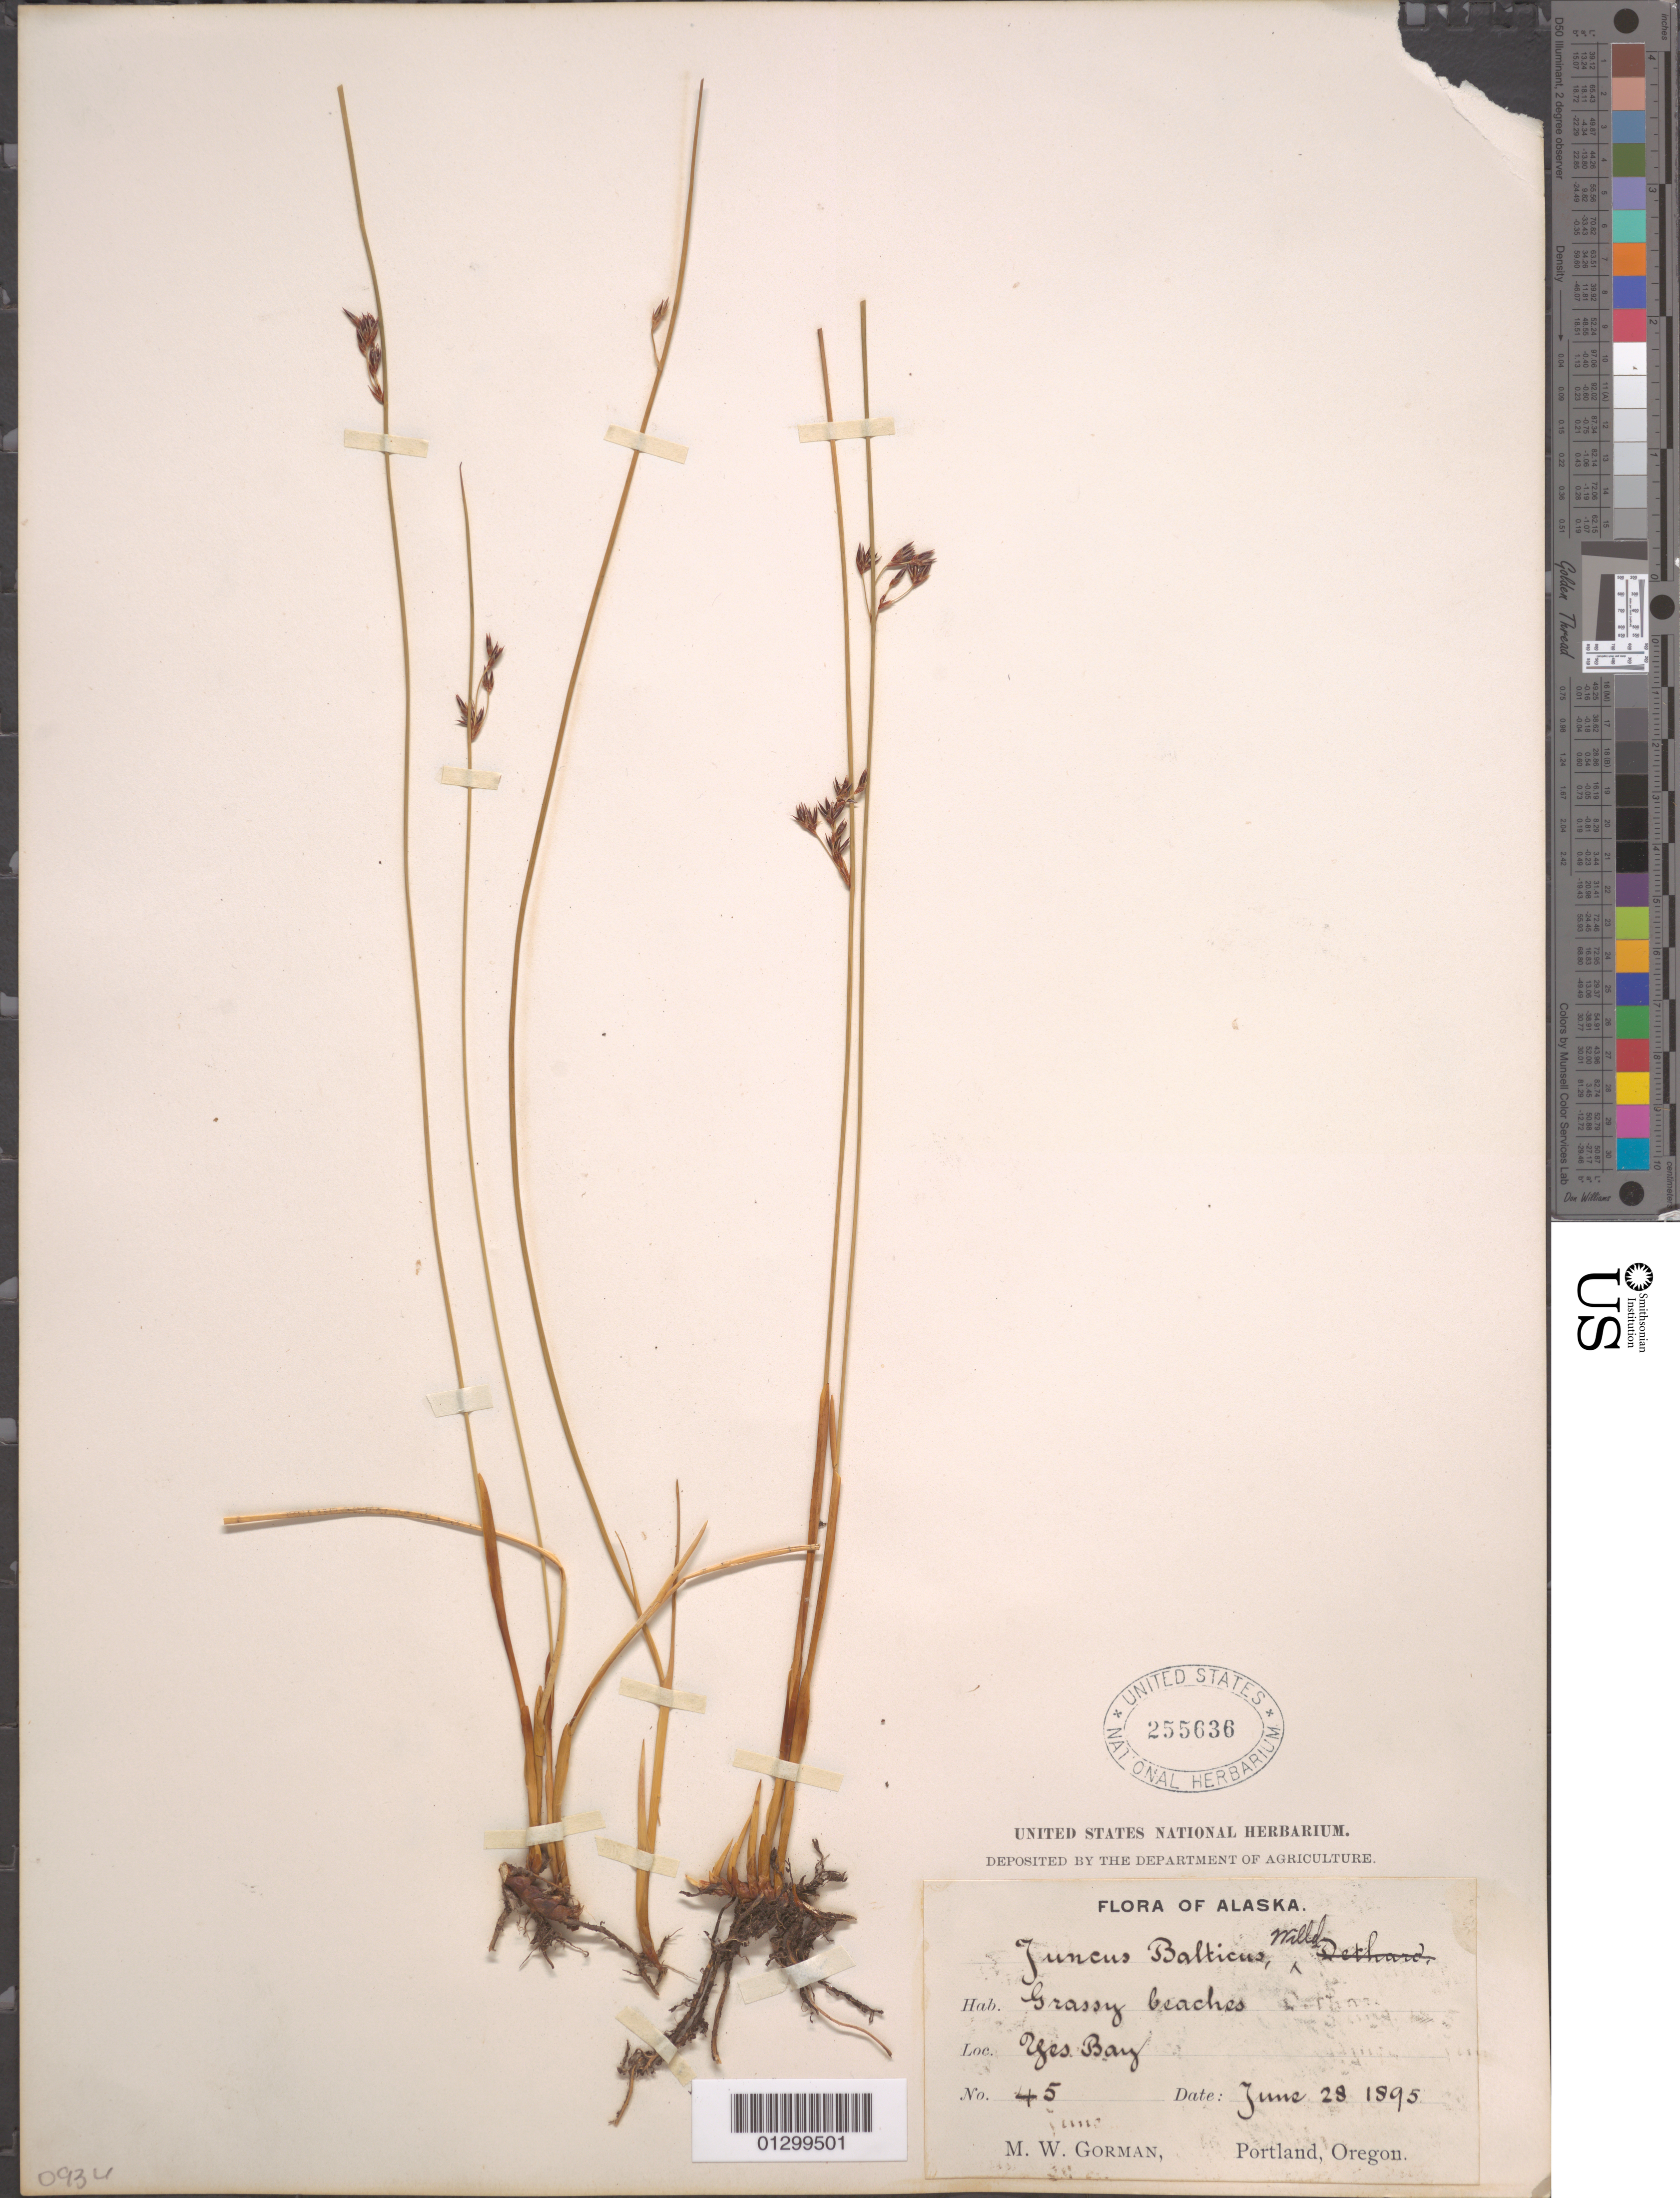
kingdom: Plantae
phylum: Tracheophyta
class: Liliopsida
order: Poales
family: Juncaceae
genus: Juncus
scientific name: Juncus balticus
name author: Willd.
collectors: M. W. Gorman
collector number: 45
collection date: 1895-06-28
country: United States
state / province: Alaska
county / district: Ketchikan Gateway Borough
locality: Yes Bay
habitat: grassy beaches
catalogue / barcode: US 255636